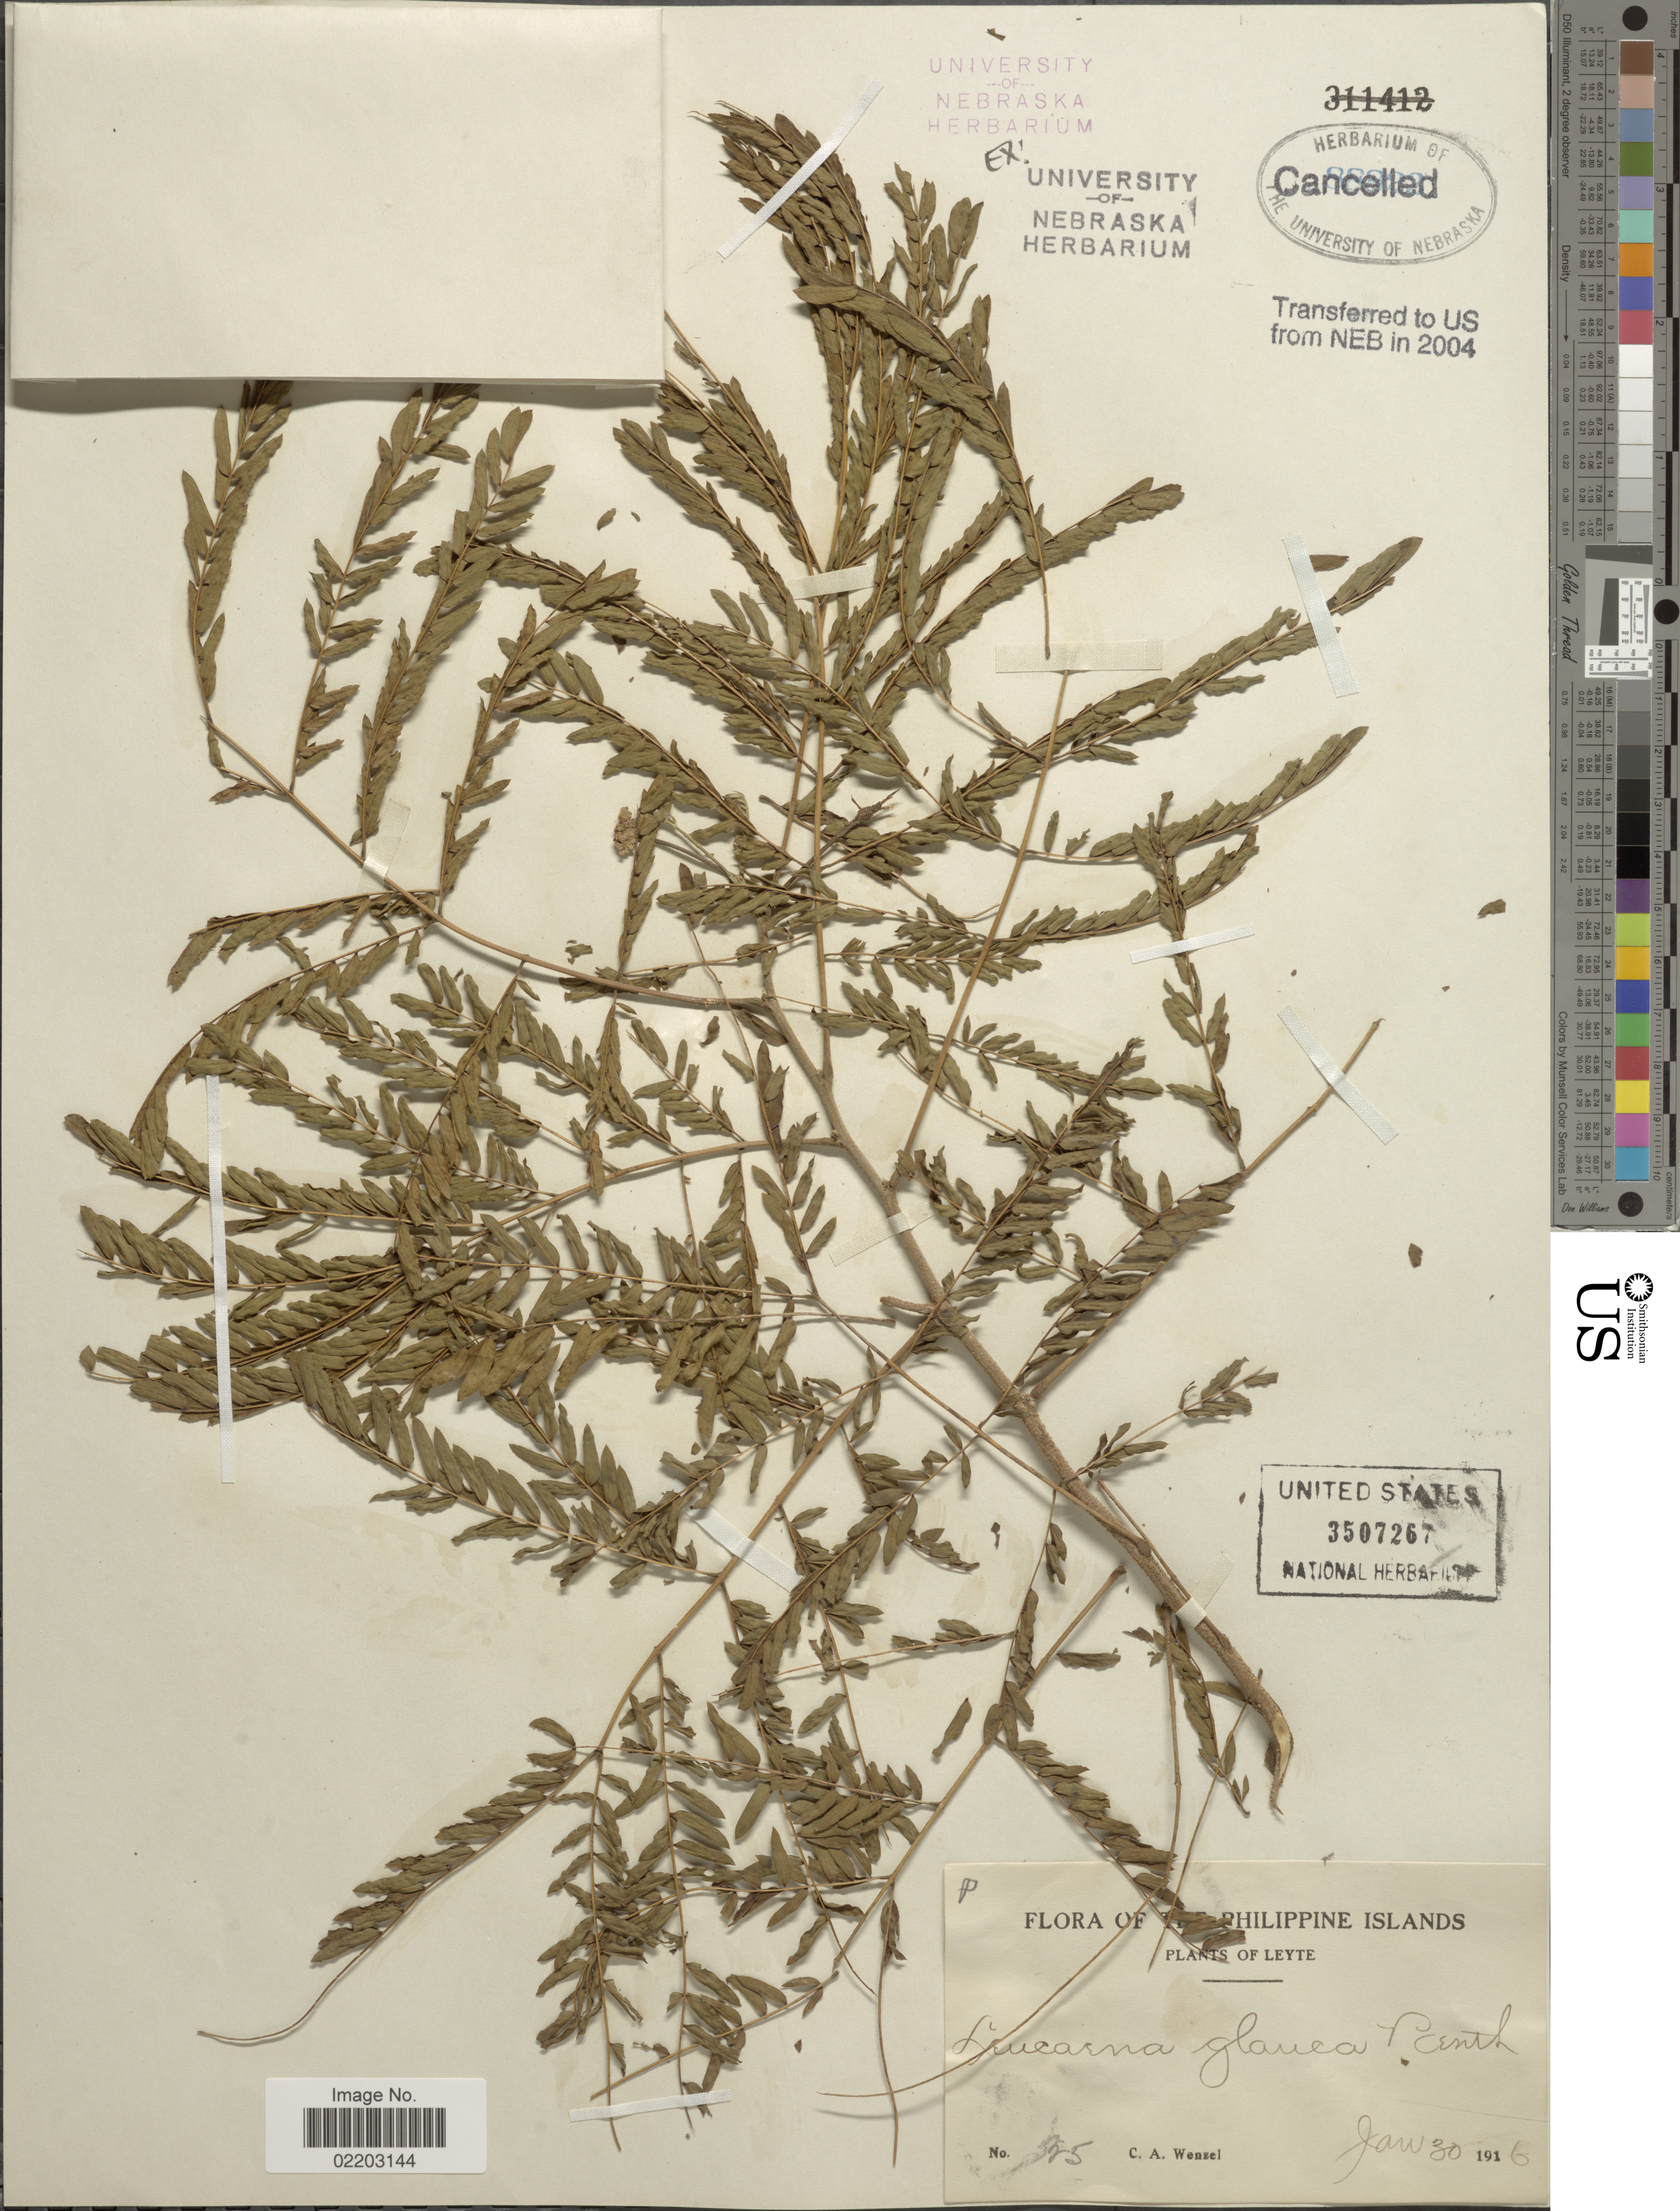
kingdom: Plantae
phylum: Tracheophyta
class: Magnoliopsida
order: Fabales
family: Fabaceae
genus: Leucaena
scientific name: Leucaena glauca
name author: (L.) Benth.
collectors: C. Wenzel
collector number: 525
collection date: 1916-01-30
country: Philippines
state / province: Eastern Visayas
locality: [illegible text] Philippine Islands, Leyte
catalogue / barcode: US 3507267